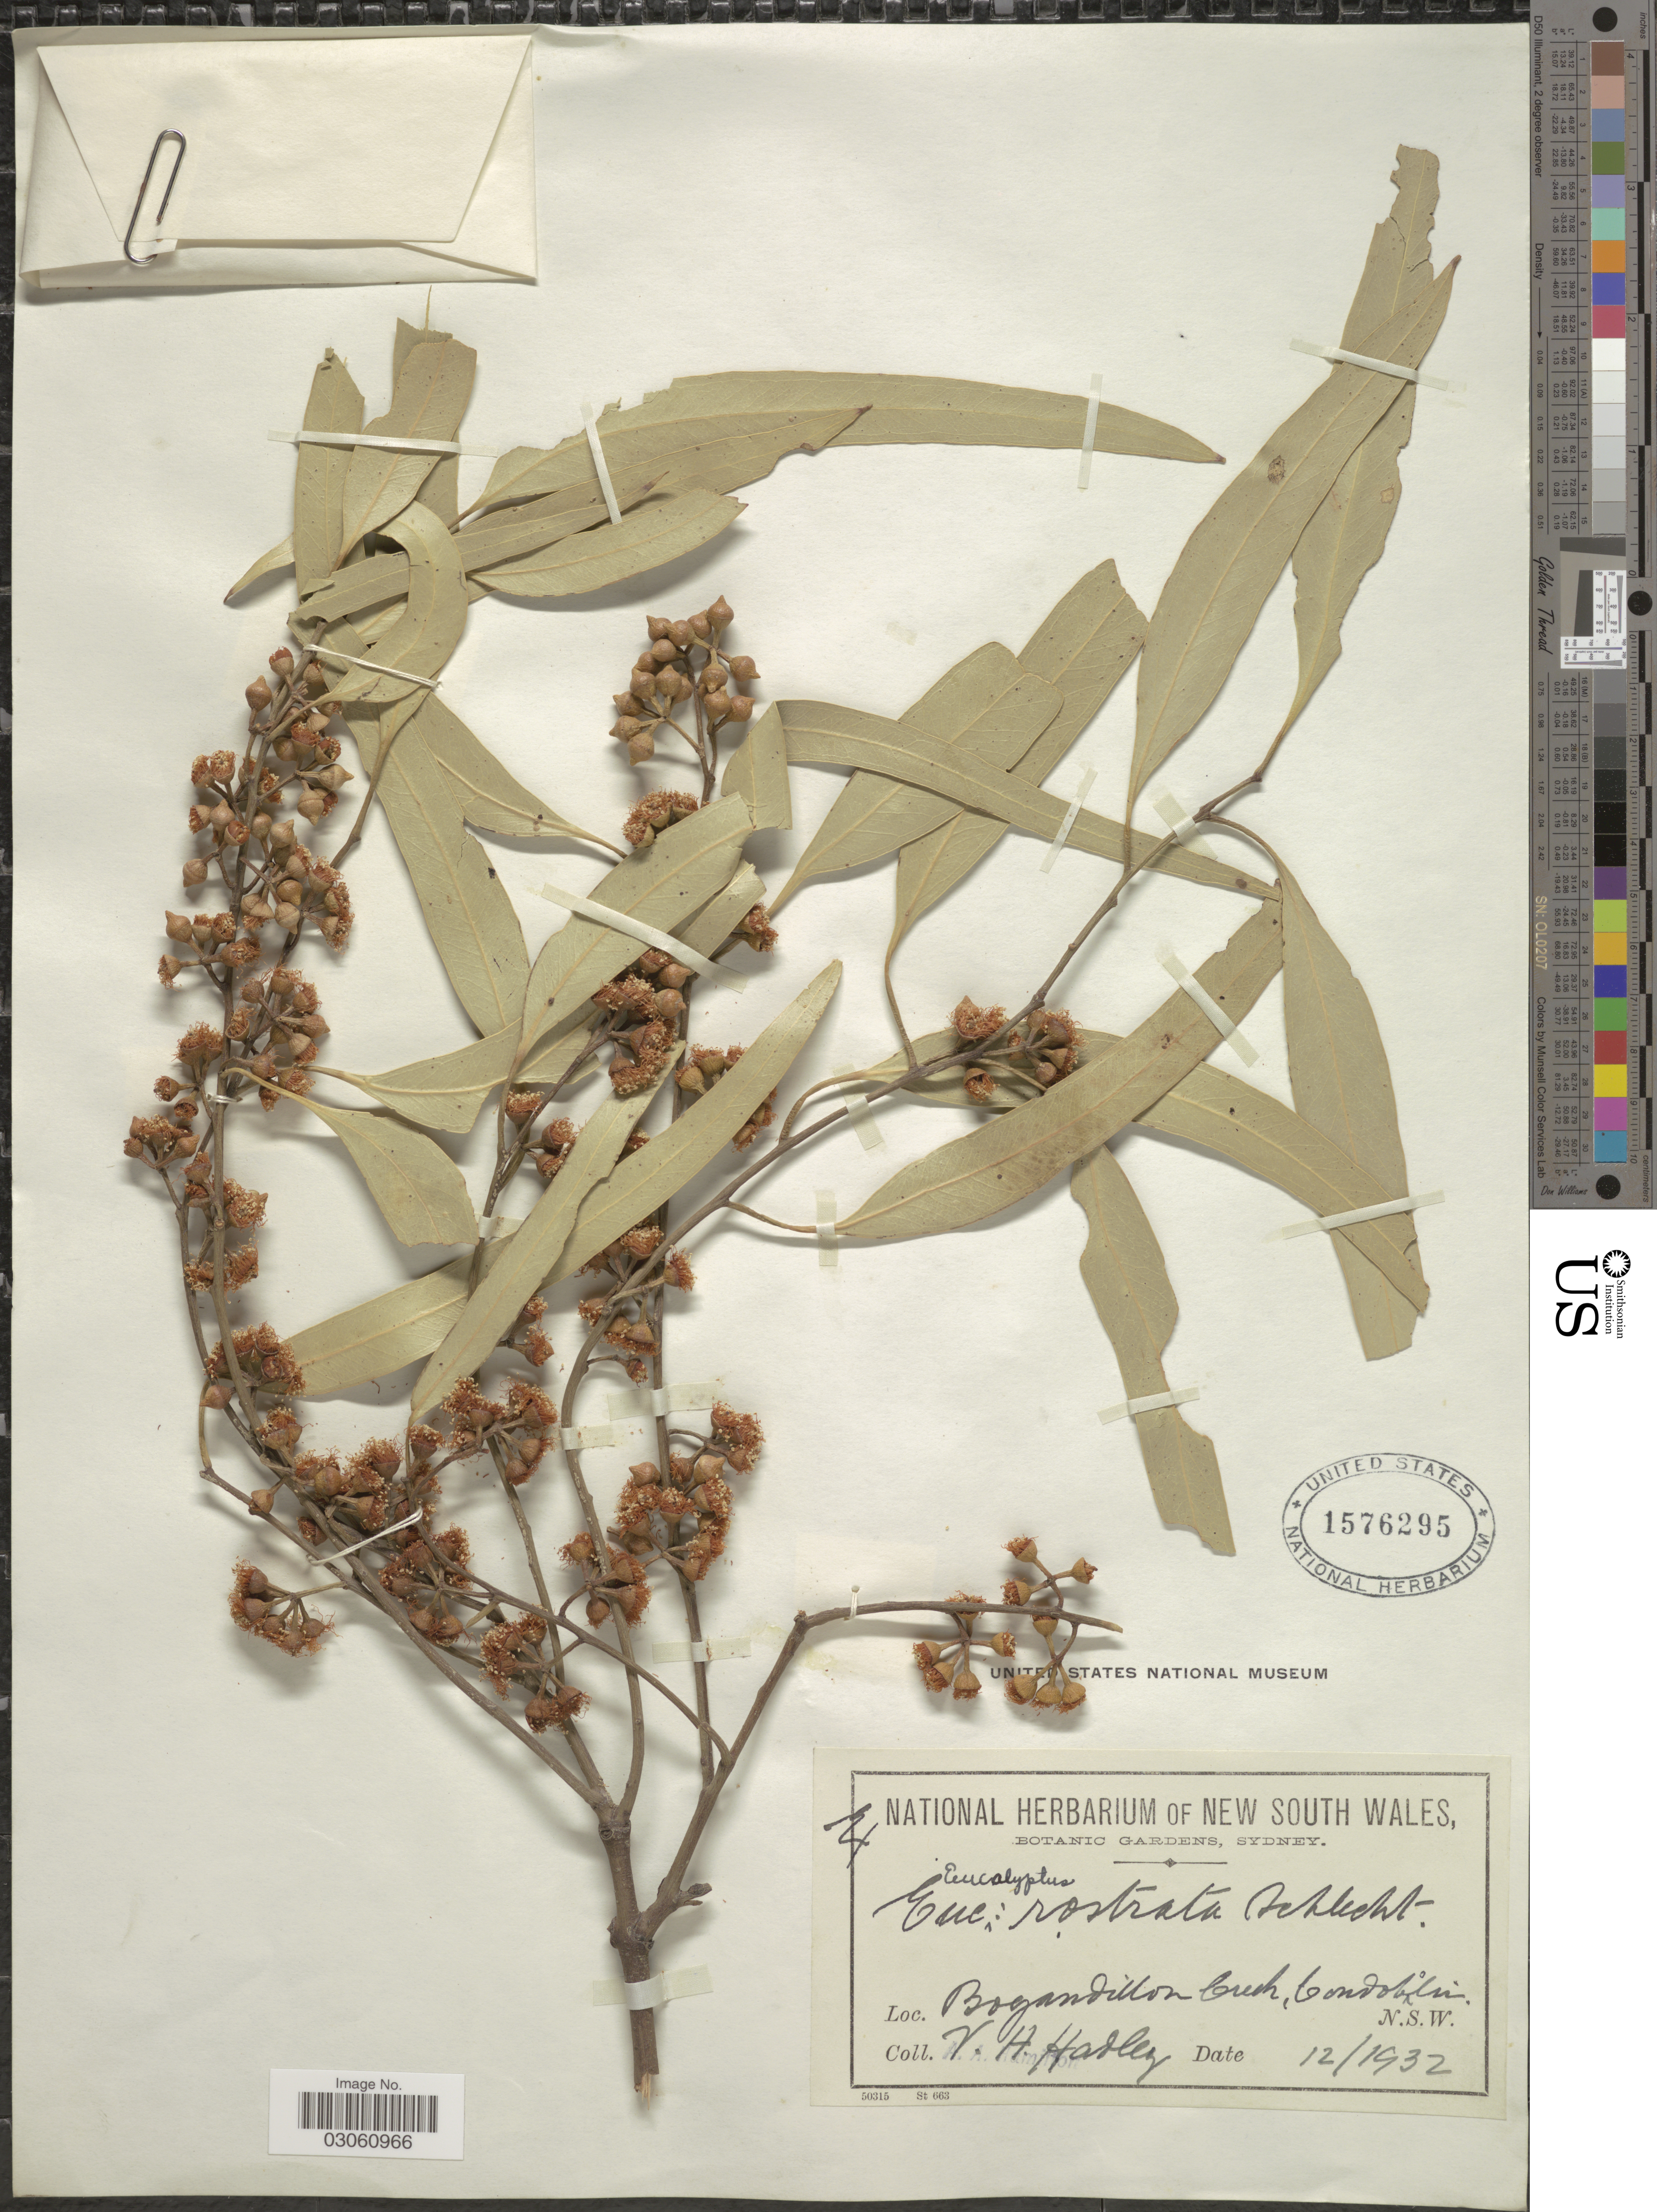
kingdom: Plantae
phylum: Tracheophyta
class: Magnoliopsida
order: Myrtales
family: Myrtaceae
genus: Eucalyptus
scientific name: Eucalyptus camaldulensis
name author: Dehnh.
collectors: V. Hadley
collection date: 1932-12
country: Australia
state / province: New South Wales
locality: Bogandillon Creek, Condobolin.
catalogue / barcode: US 1576295